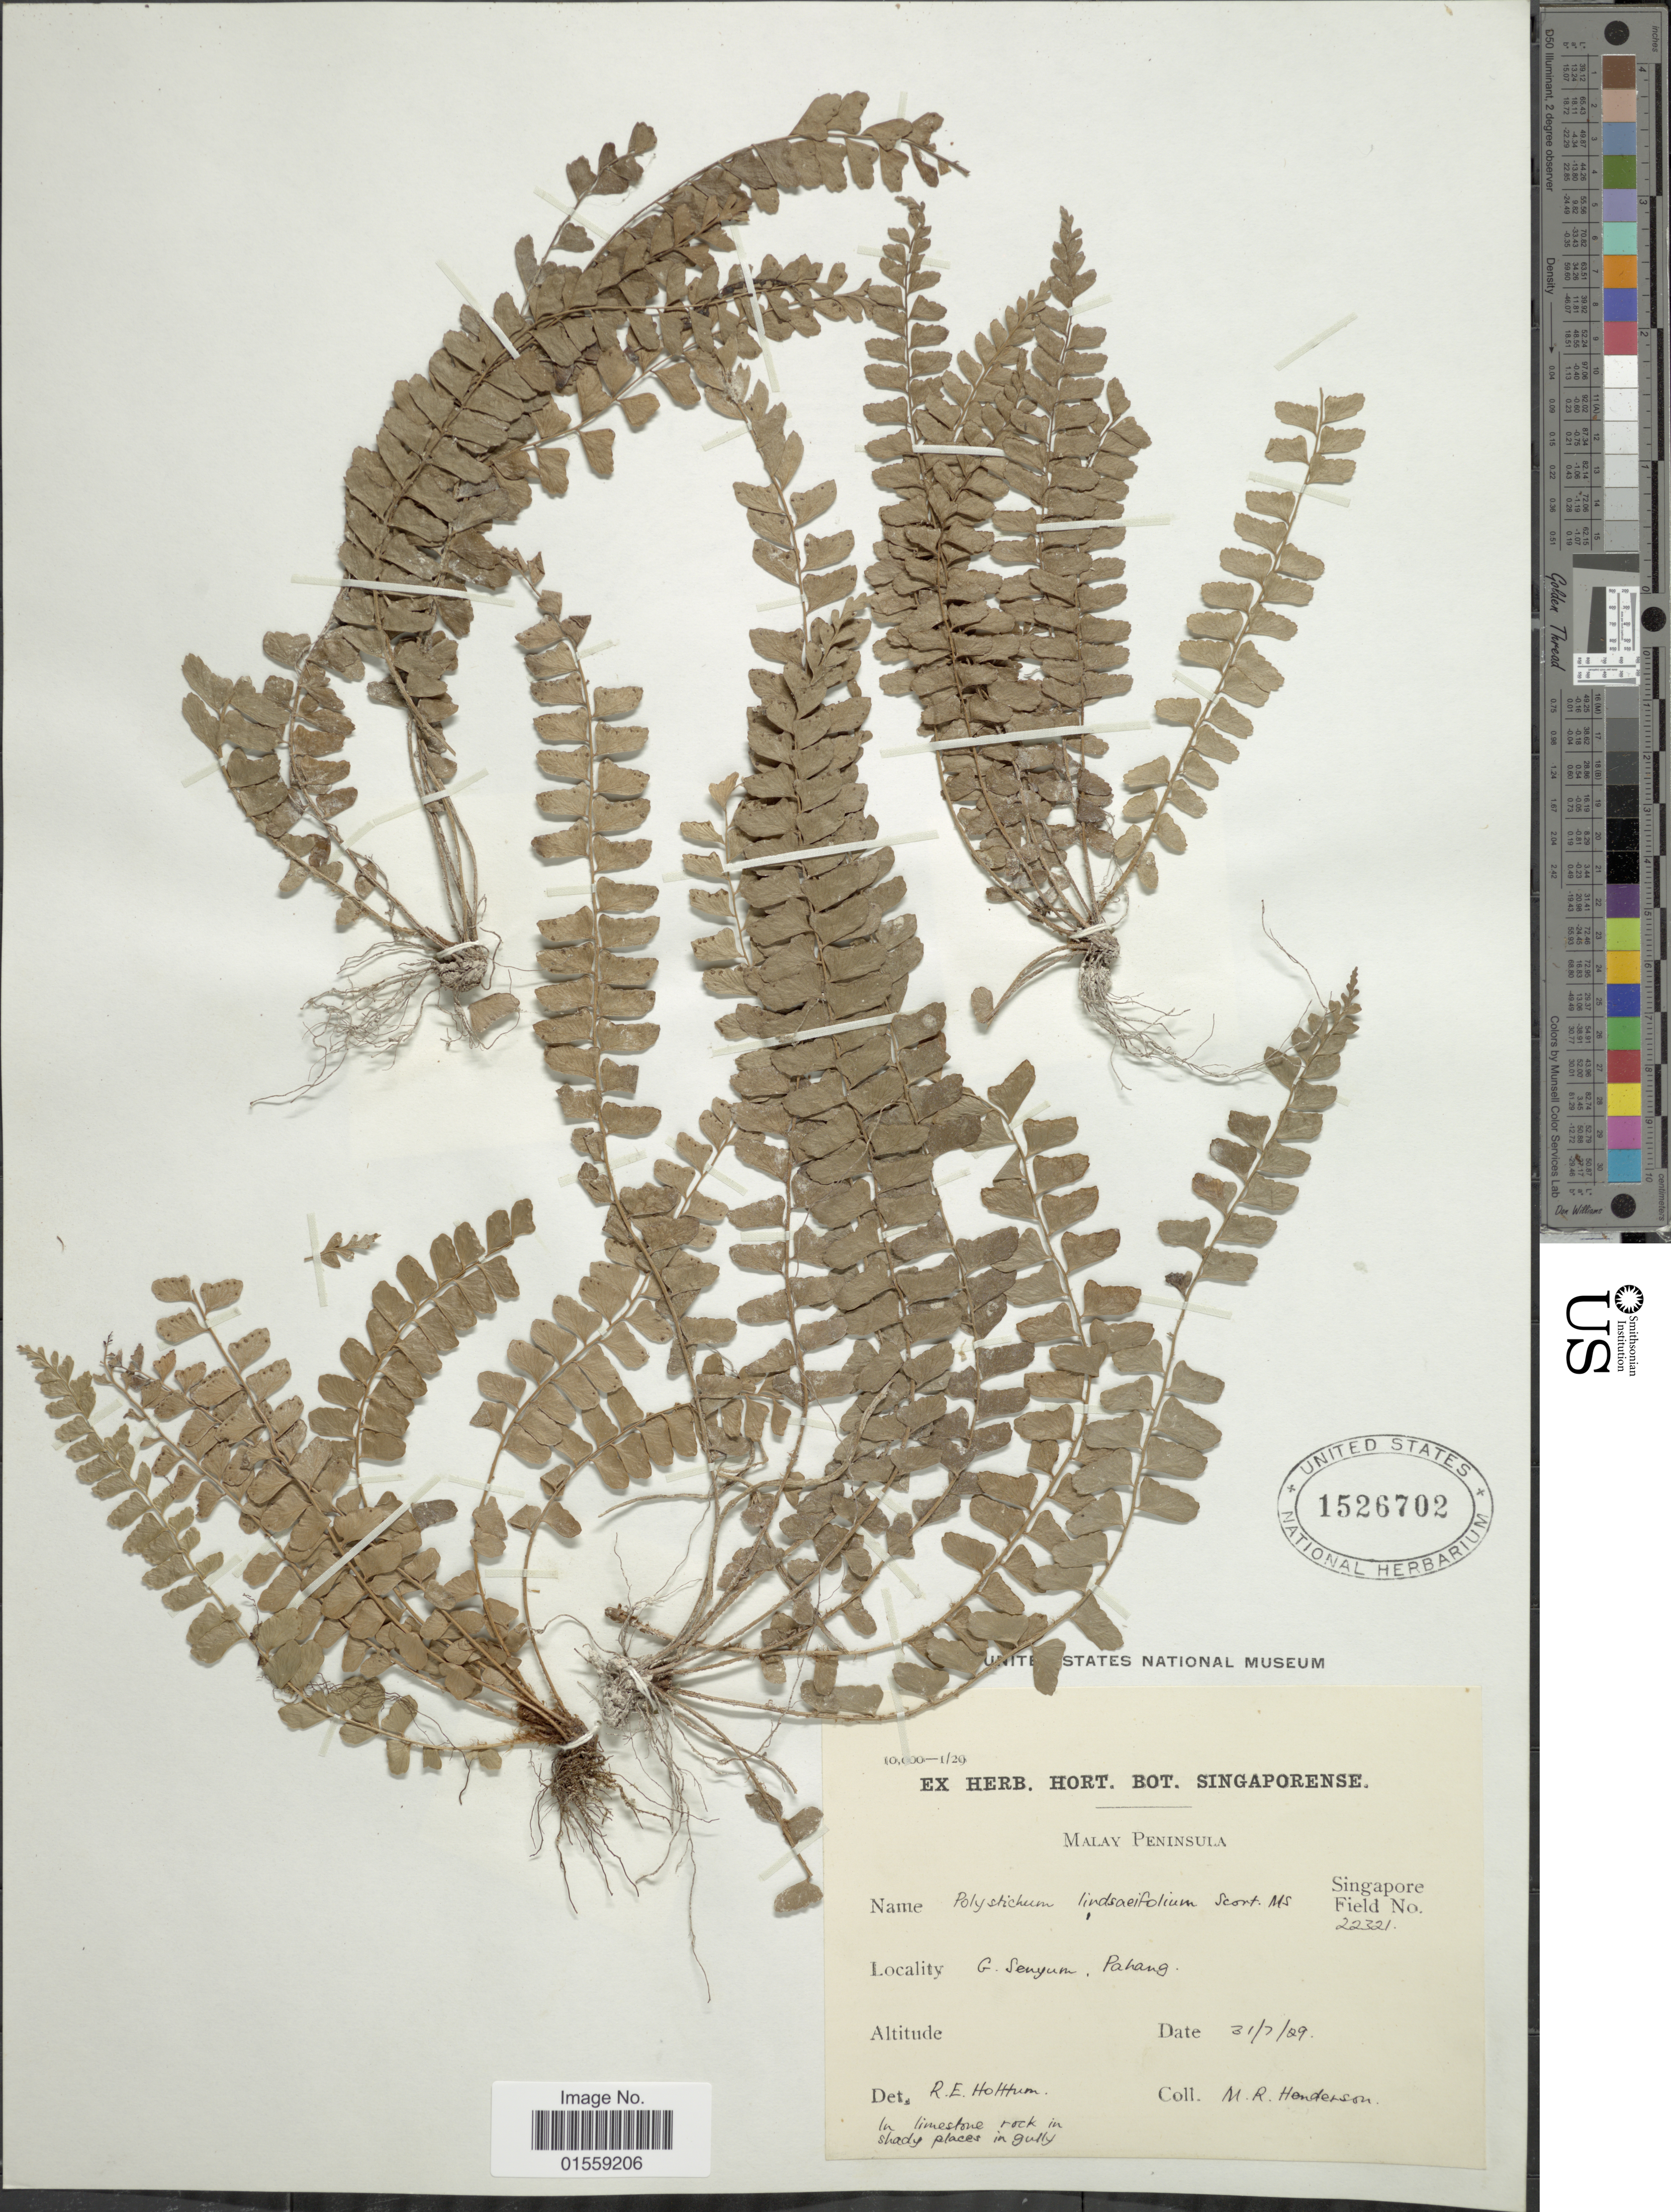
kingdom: Plantae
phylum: Tracheophyta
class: Polypodiopsida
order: Polypodiales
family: Dryopteridaceae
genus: Polystichum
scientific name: Polystichum lindsaeifolium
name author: Scort.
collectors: M. Henderson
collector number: Singapore Field 22321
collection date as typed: Transcribed d/m/y: 31/7/29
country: Malaysia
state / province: Pahang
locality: Malay Peninsula, Singapore, G. Senyum, Pahang.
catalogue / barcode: US 1526702